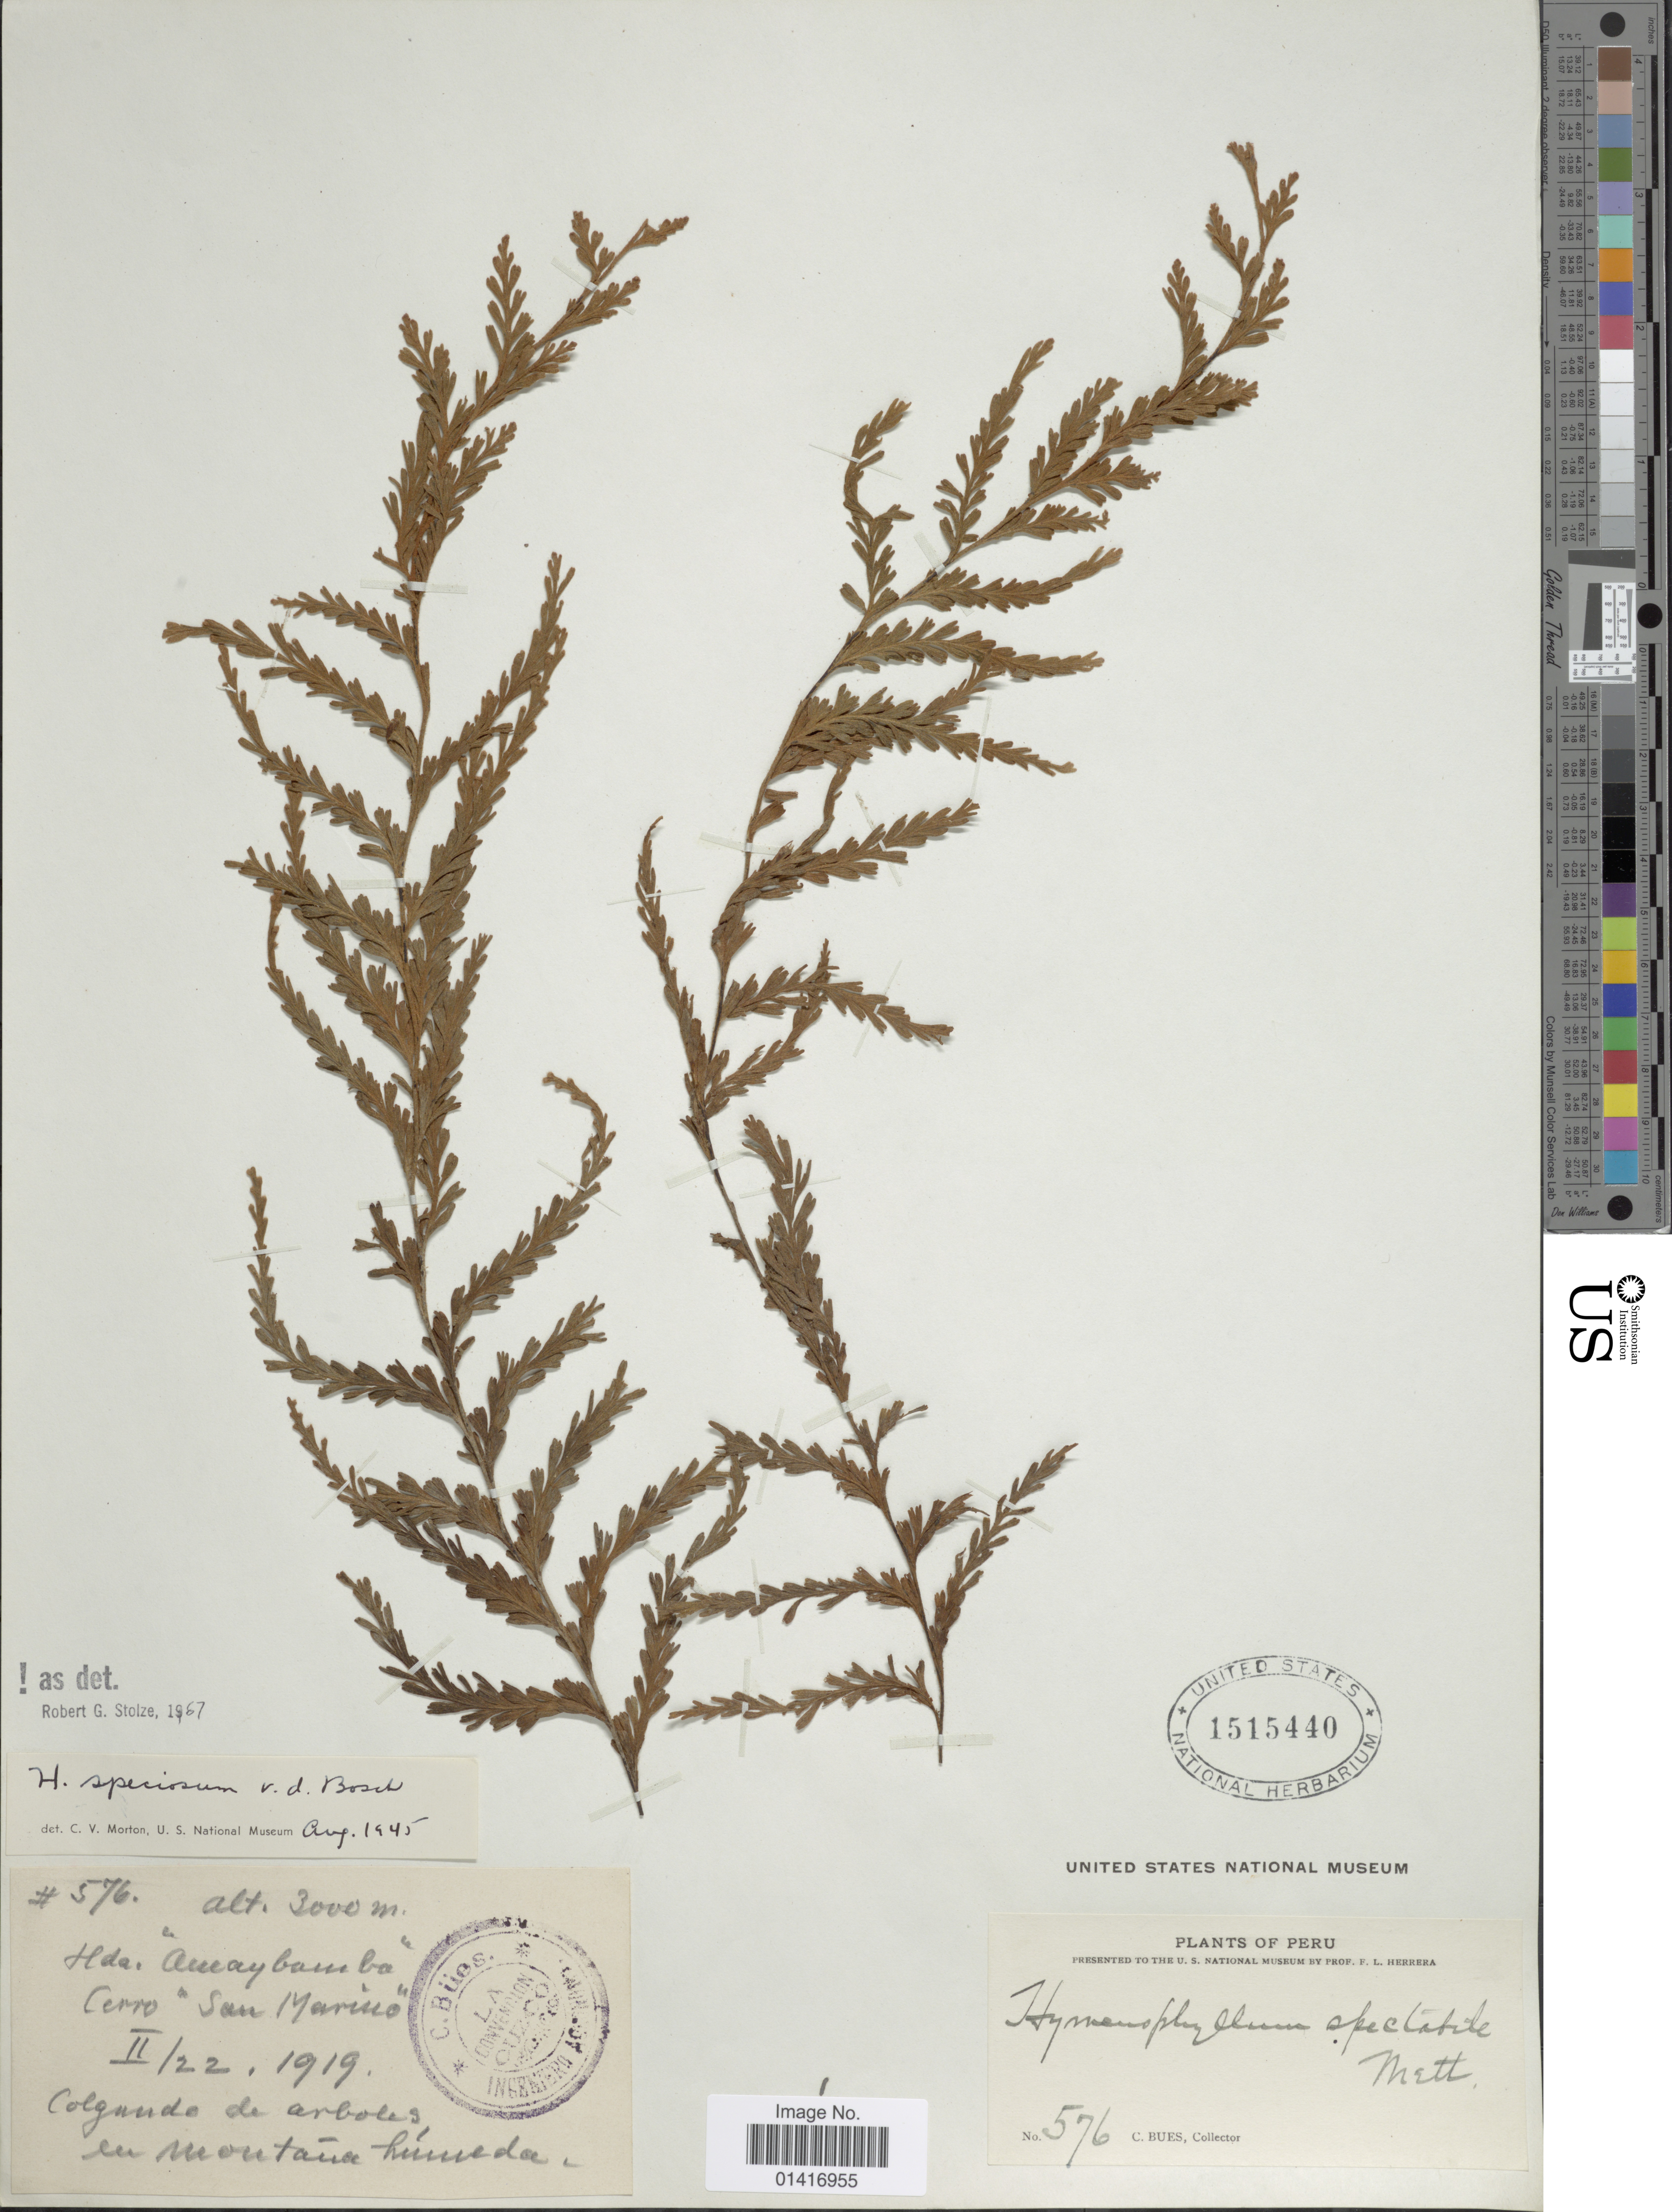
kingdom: Plantae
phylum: Tracheophyta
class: Polypodiopsida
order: Hymenophyllales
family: Hymenophyllaceae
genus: Hymenophyllum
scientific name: Hymenophyllum speciosum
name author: Bosch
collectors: C. Bues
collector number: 576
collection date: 1919-02-22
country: Peru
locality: Hda. "Amaybamba". Cerro "San Marino" Colgando de arboles, en montana humeda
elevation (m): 3000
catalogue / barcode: US 1515440